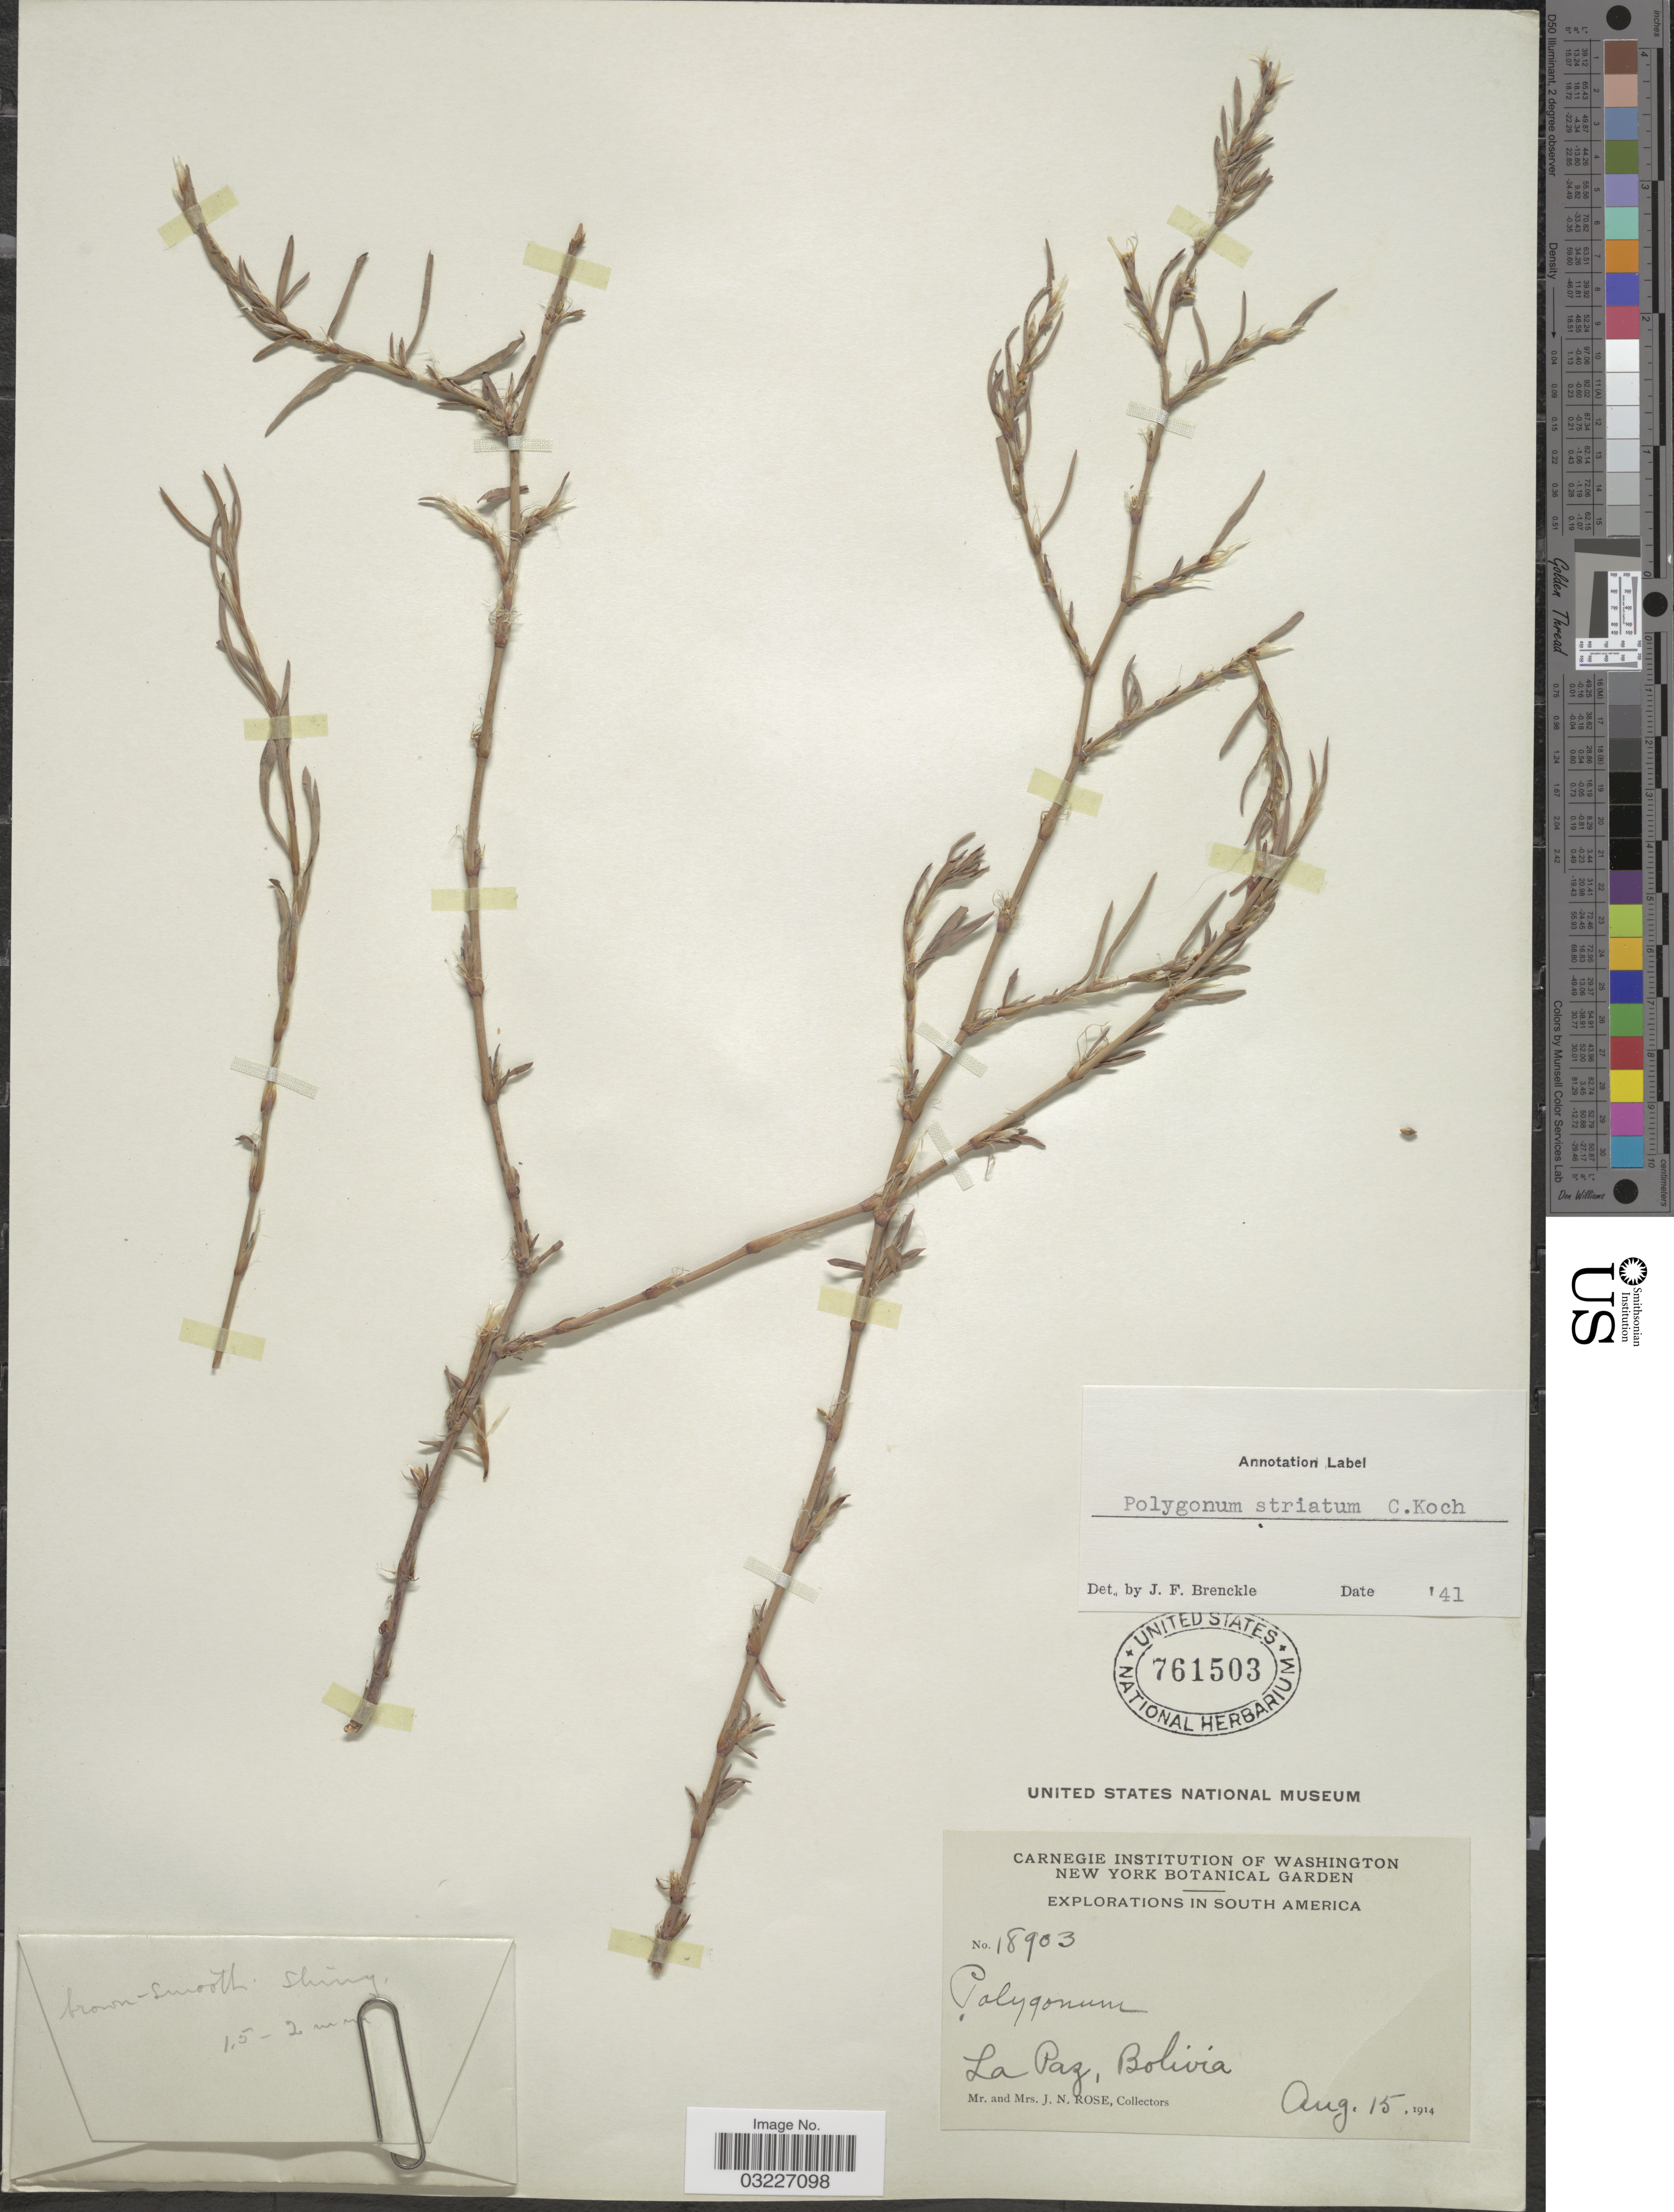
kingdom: Plantae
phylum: Tracheophyta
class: Magnoliopsida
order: Caryophyllales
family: Polygonaceae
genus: Polygonum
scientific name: Polygonum striatum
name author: K. Koch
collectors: J. N. Rose & L. B. Rose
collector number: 18903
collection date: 1914-08-15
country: Bolivia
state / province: La Paz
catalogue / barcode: US 761503